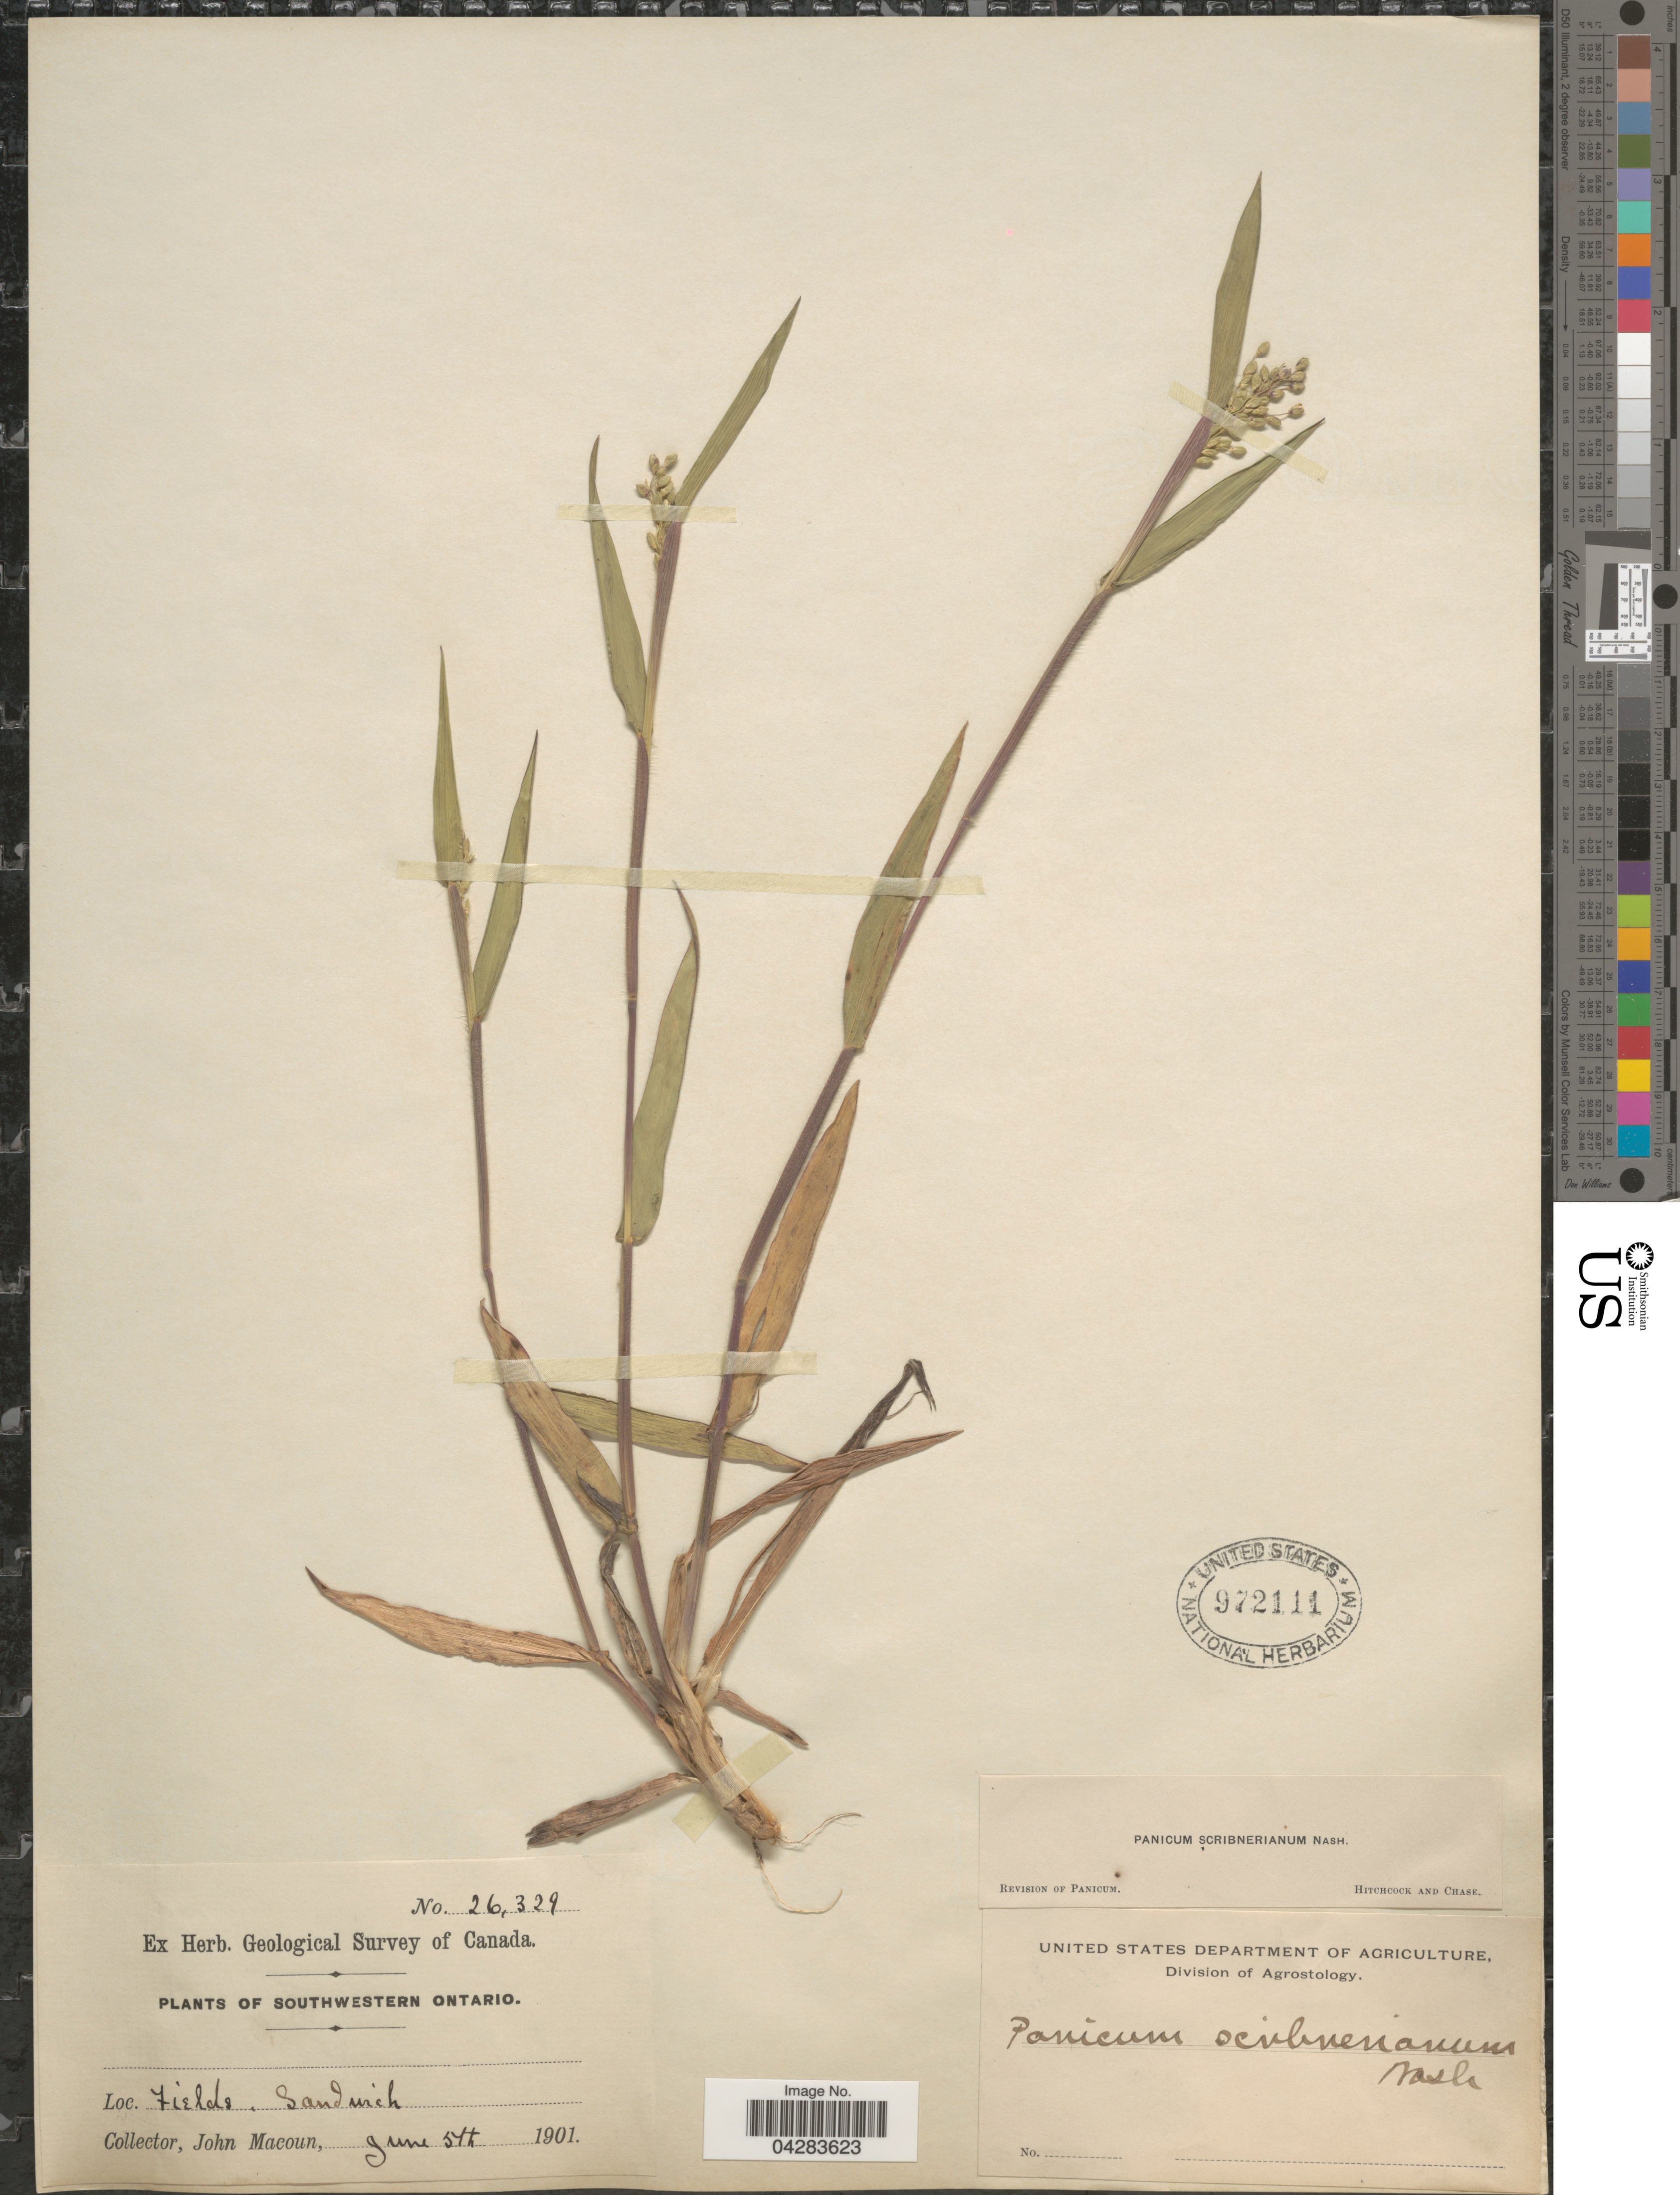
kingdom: Plantae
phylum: Tracheophyta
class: Liliopsida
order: Poales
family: Poaceae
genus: Dichanthelium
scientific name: Dichanthelium oligosanthes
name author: (Schult.) Gould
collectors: J. Macoun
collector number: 26329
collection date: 1901-06-05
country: Canada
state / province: Ontario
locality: Geological Survey of Canada. Southwestern Ontario. Fields. Sandwich.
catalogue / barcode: US 972111